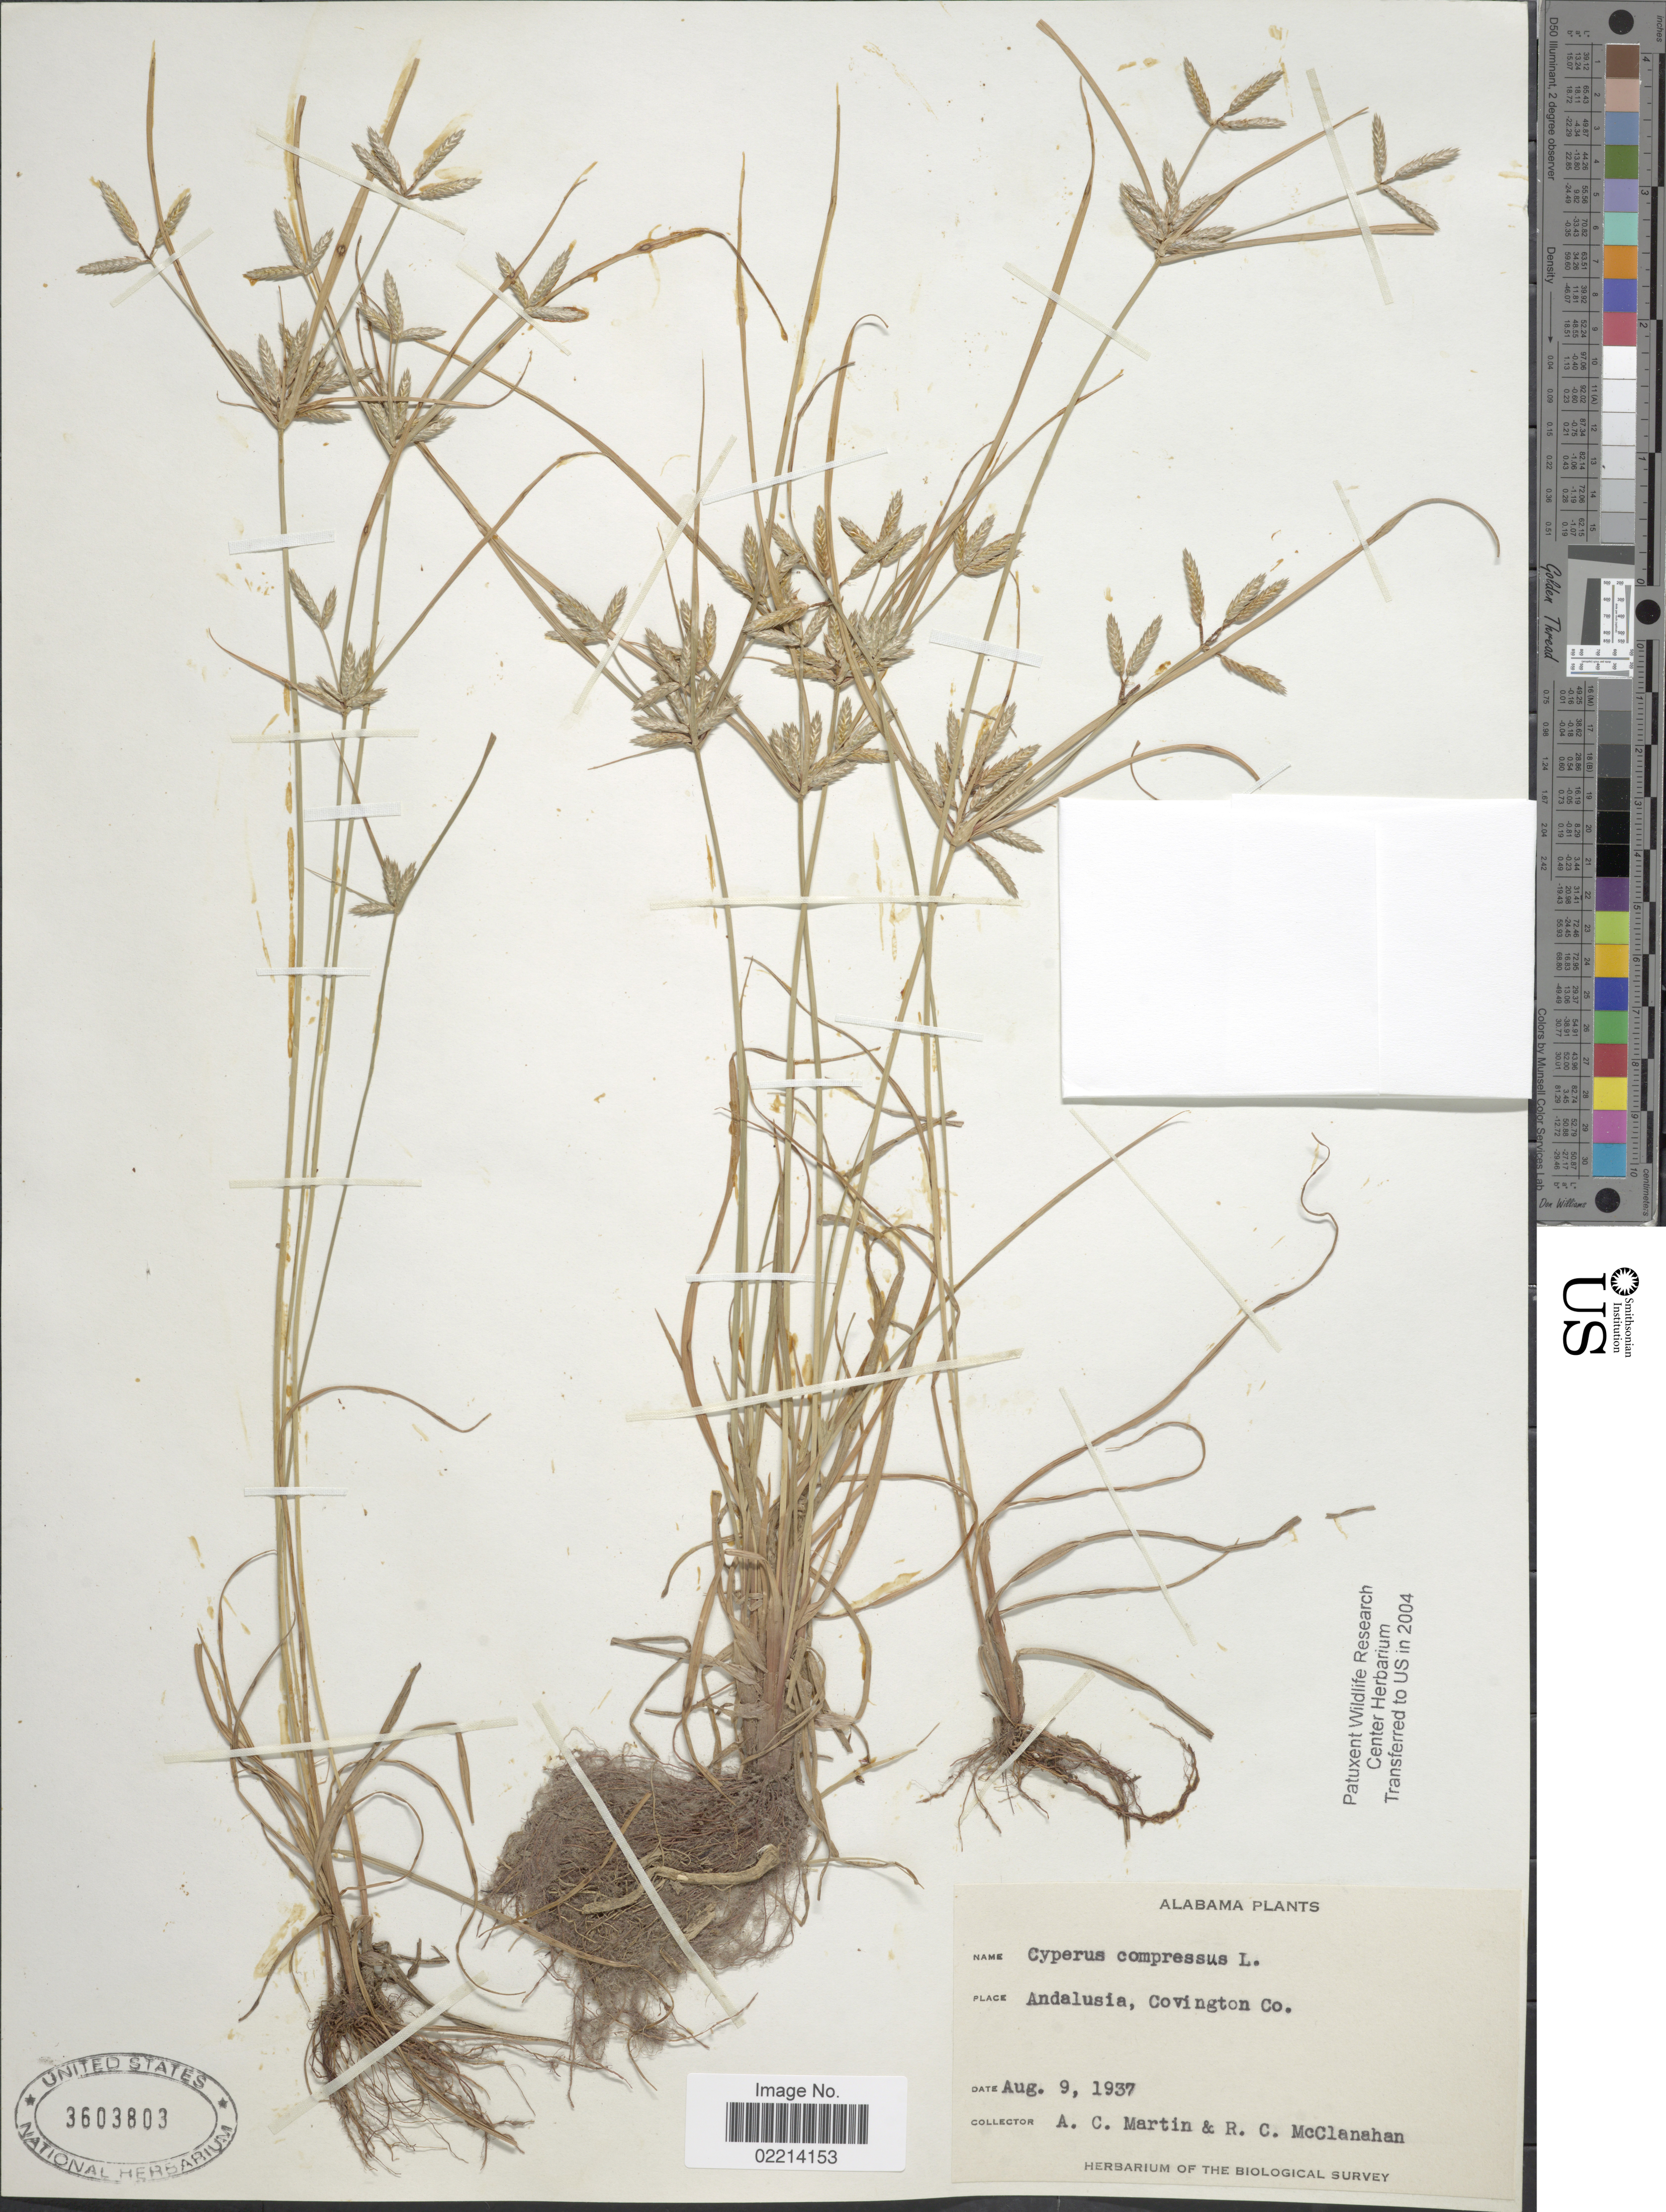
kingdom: Plantae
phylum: Tracheophyta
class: Liliopsida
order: Poales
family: Cyperaceae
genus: Cyperus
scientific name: Cyperus compressus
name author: L.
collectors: A. C. Martin & R. McClanahan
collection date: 1937-08-09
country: United States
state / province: Alabama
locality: Andalusia, Covington Co.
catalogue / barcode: US 3603803